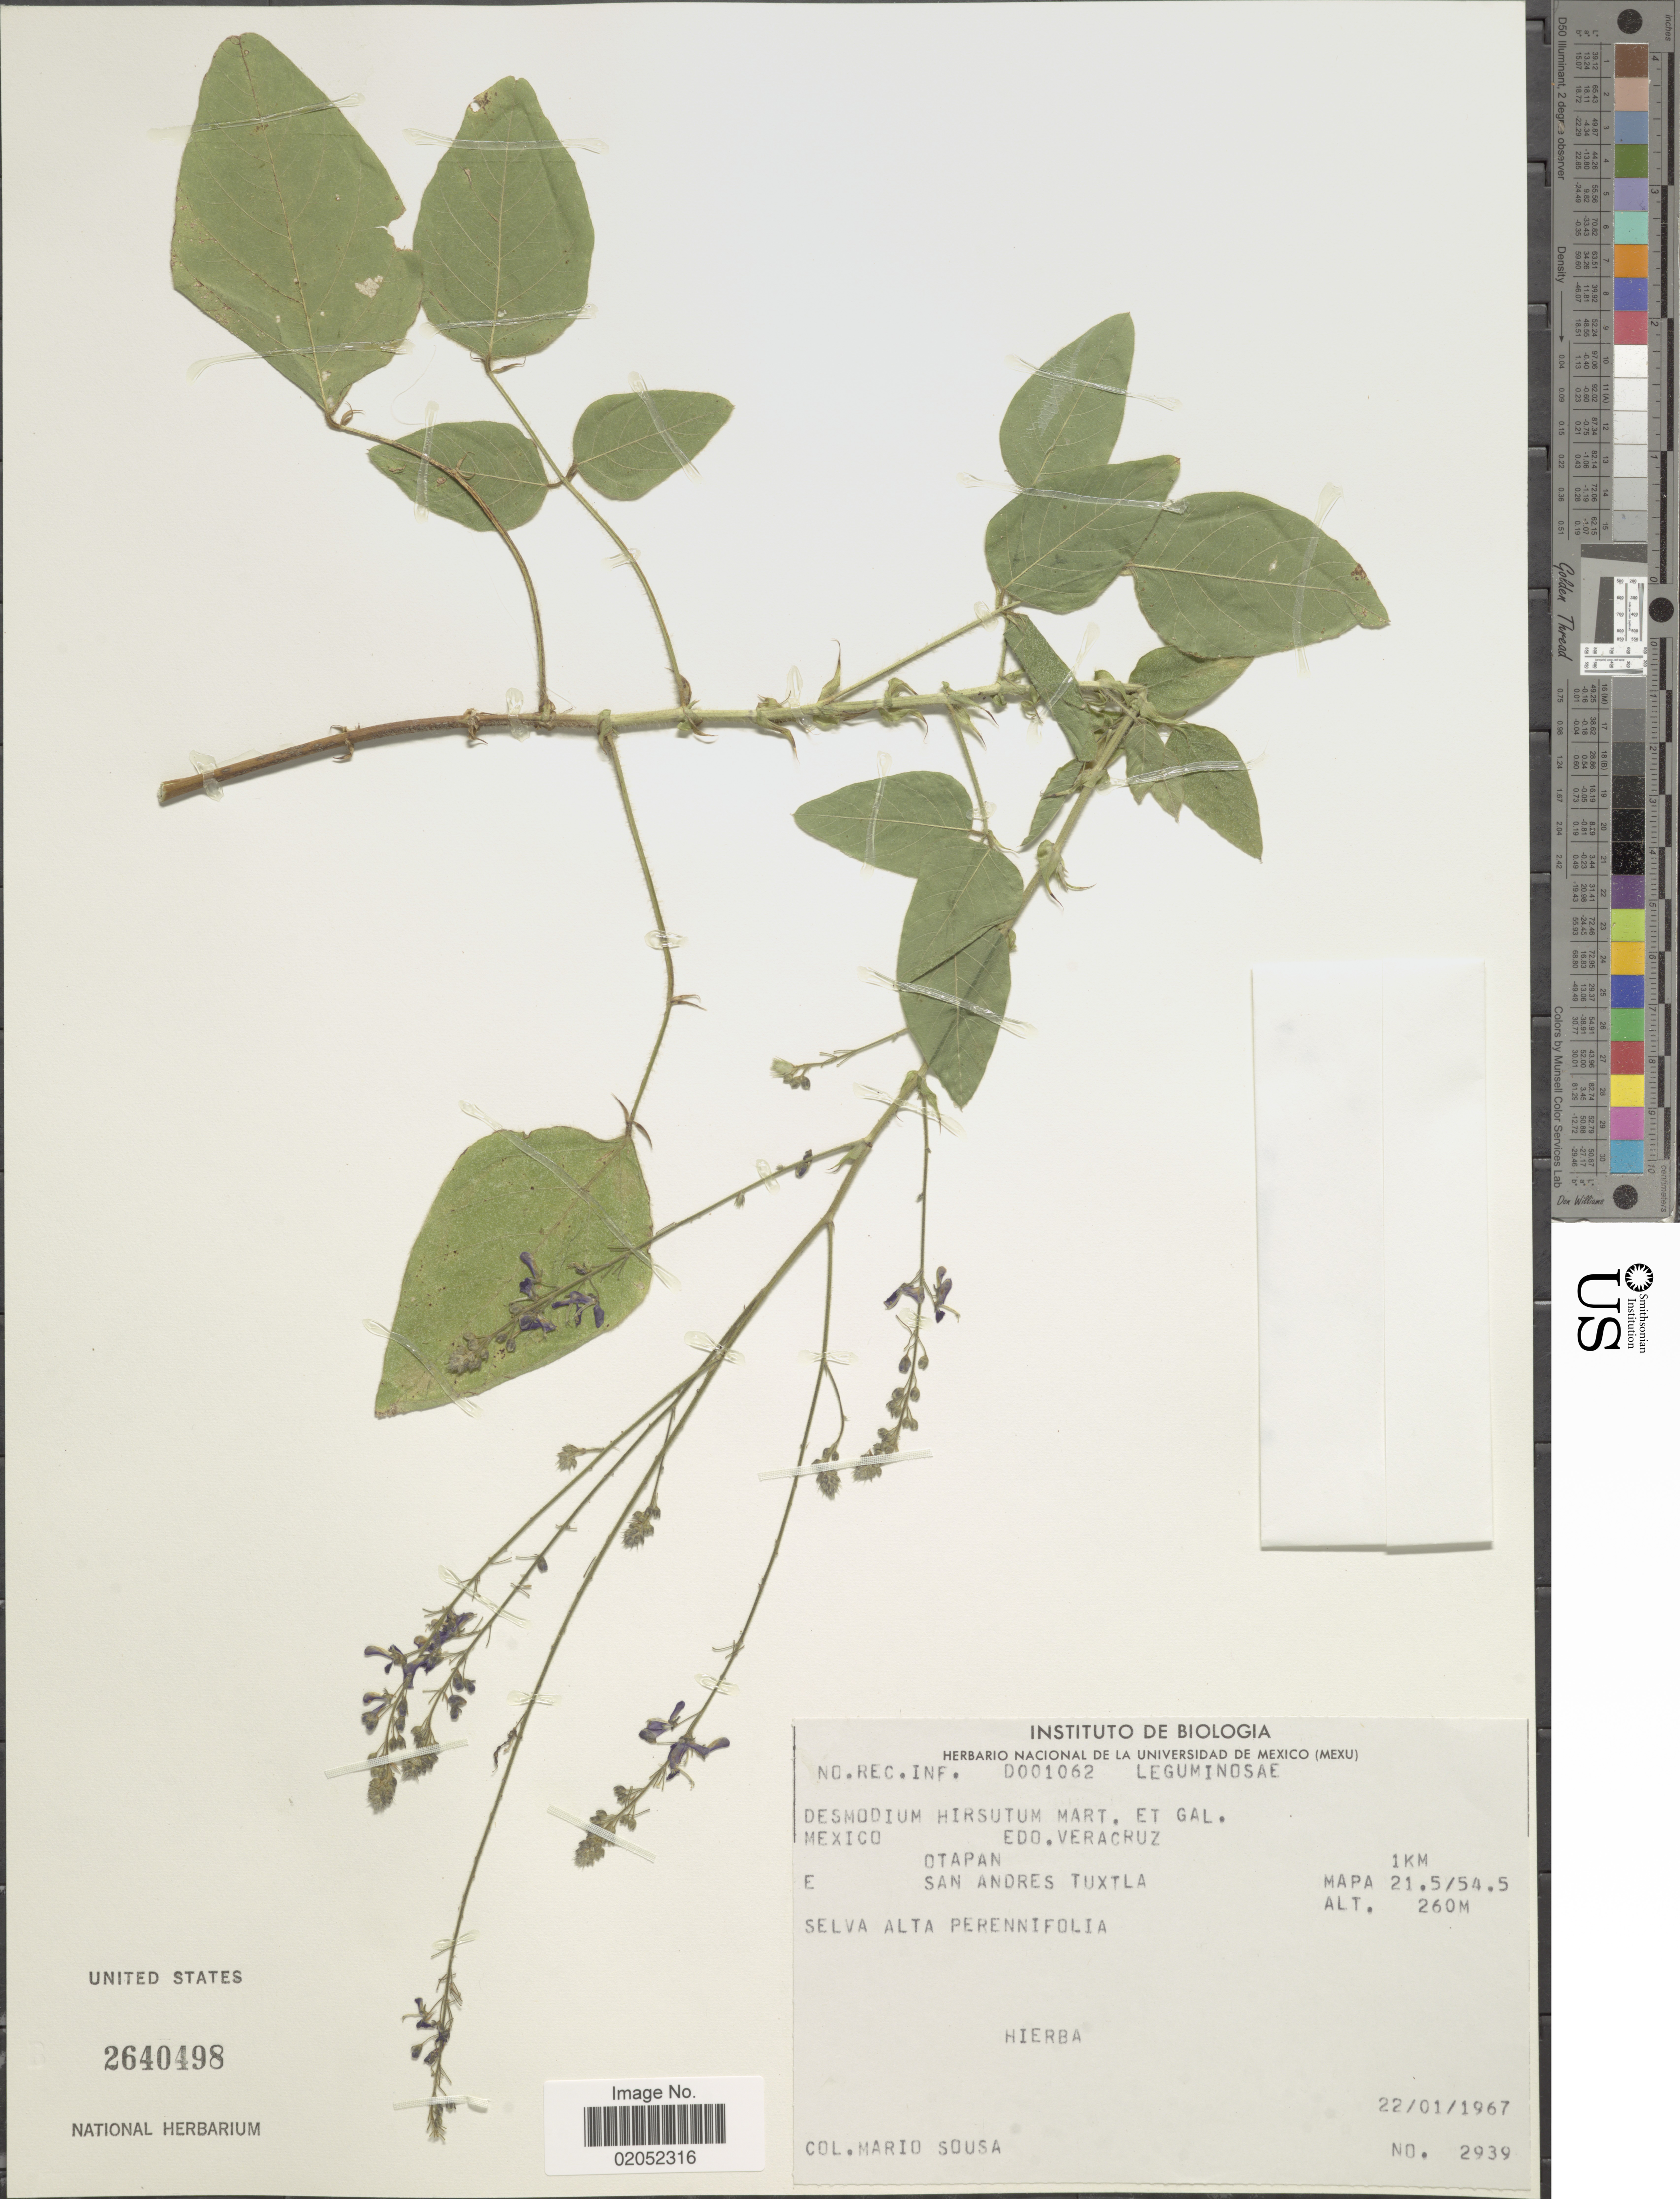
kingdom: Plantae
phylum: Tracheophyta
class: Magnoliopsida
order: Fabales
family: Fabaceae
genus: Desmodium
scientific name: Desmodium hirsutum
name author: M. Martens & Galeotti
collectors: M. Sousa S.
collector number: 2939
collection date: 1967-01-22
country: Mexico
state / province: Veracruz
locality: Mexico, Edo. Veracruz, Otapan, San Andreas Tuxtla.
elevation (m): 260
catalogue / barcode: US 2640498